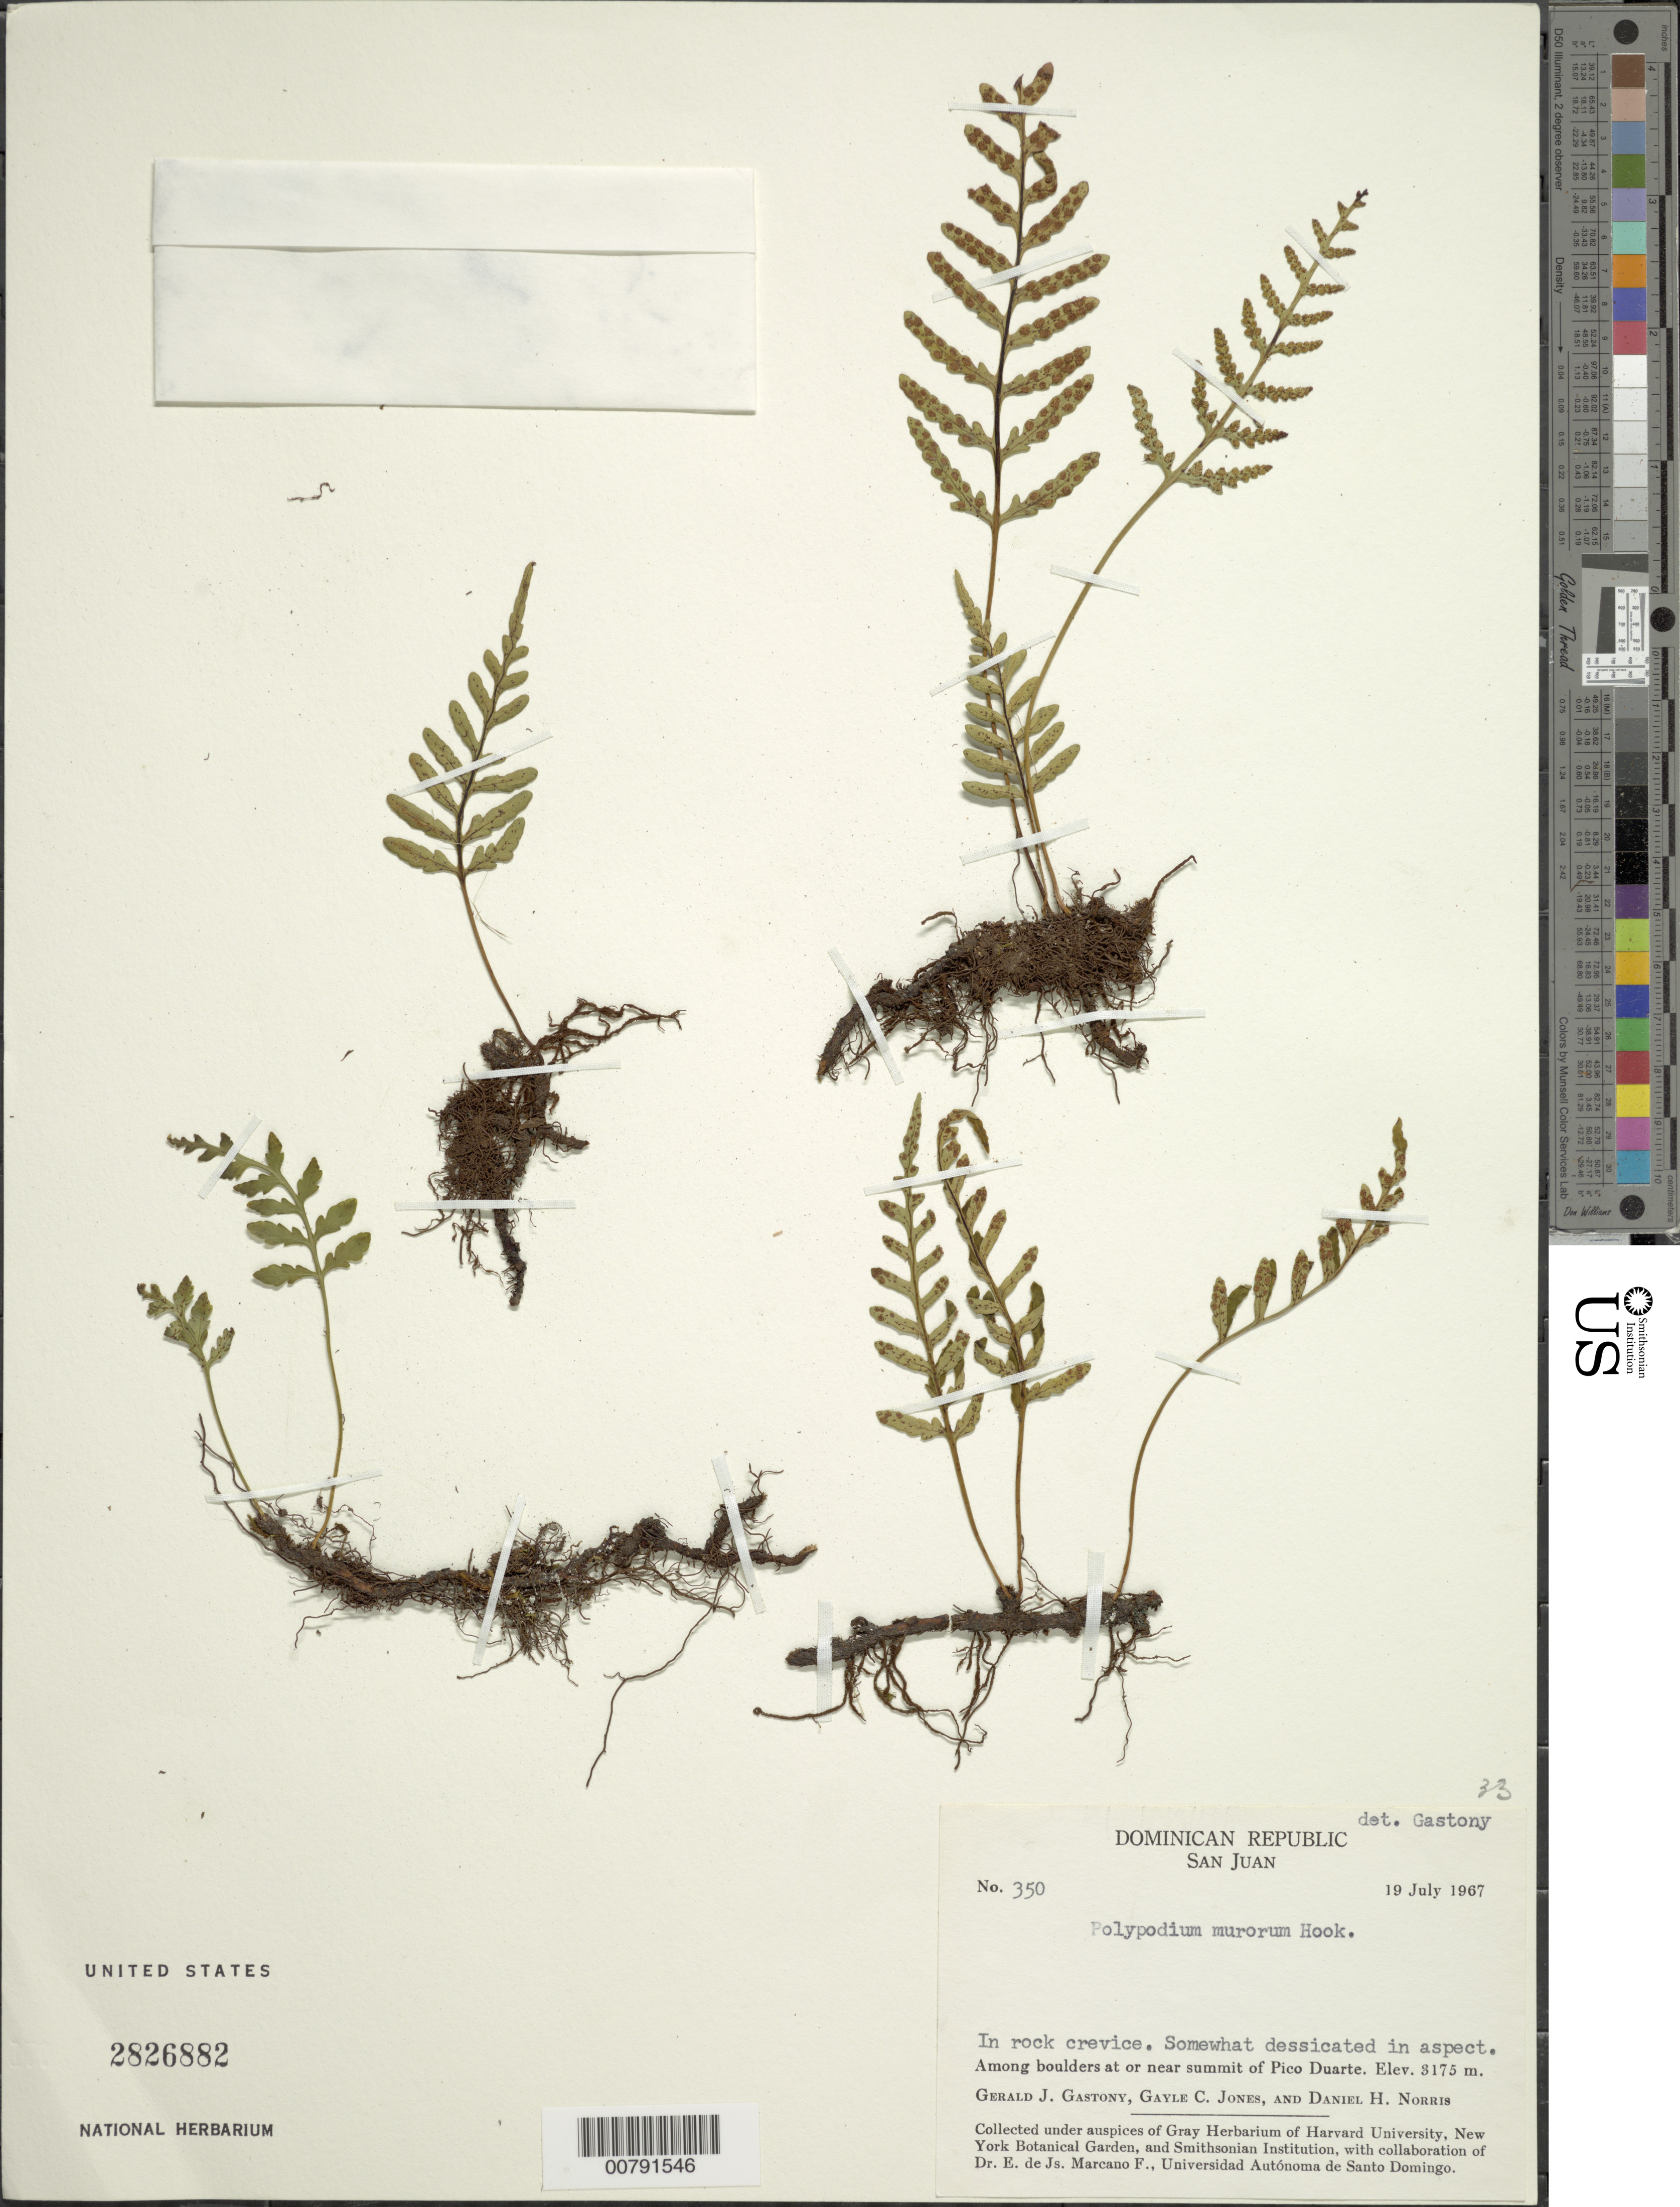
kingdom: Plantae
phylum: Tracheophyta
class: Polypodiopsida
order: Polypodiales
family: Polypodiaceae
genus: Pleopeltis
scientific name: Pleopeltis murorum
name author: (Hook.) A.R. Sm. & Tejero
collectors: G. Gastony, G. C. Jones & D. H. Norris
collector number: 350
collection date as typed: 19 Jul 1967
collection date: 1967-07-19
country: Dominican Republic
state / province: San Juan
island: Hispaniola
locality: Pico Duarte, near summit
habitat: In rock crevice, somewhat dessicated in aspect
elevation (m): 3175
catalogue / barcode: US 2826882